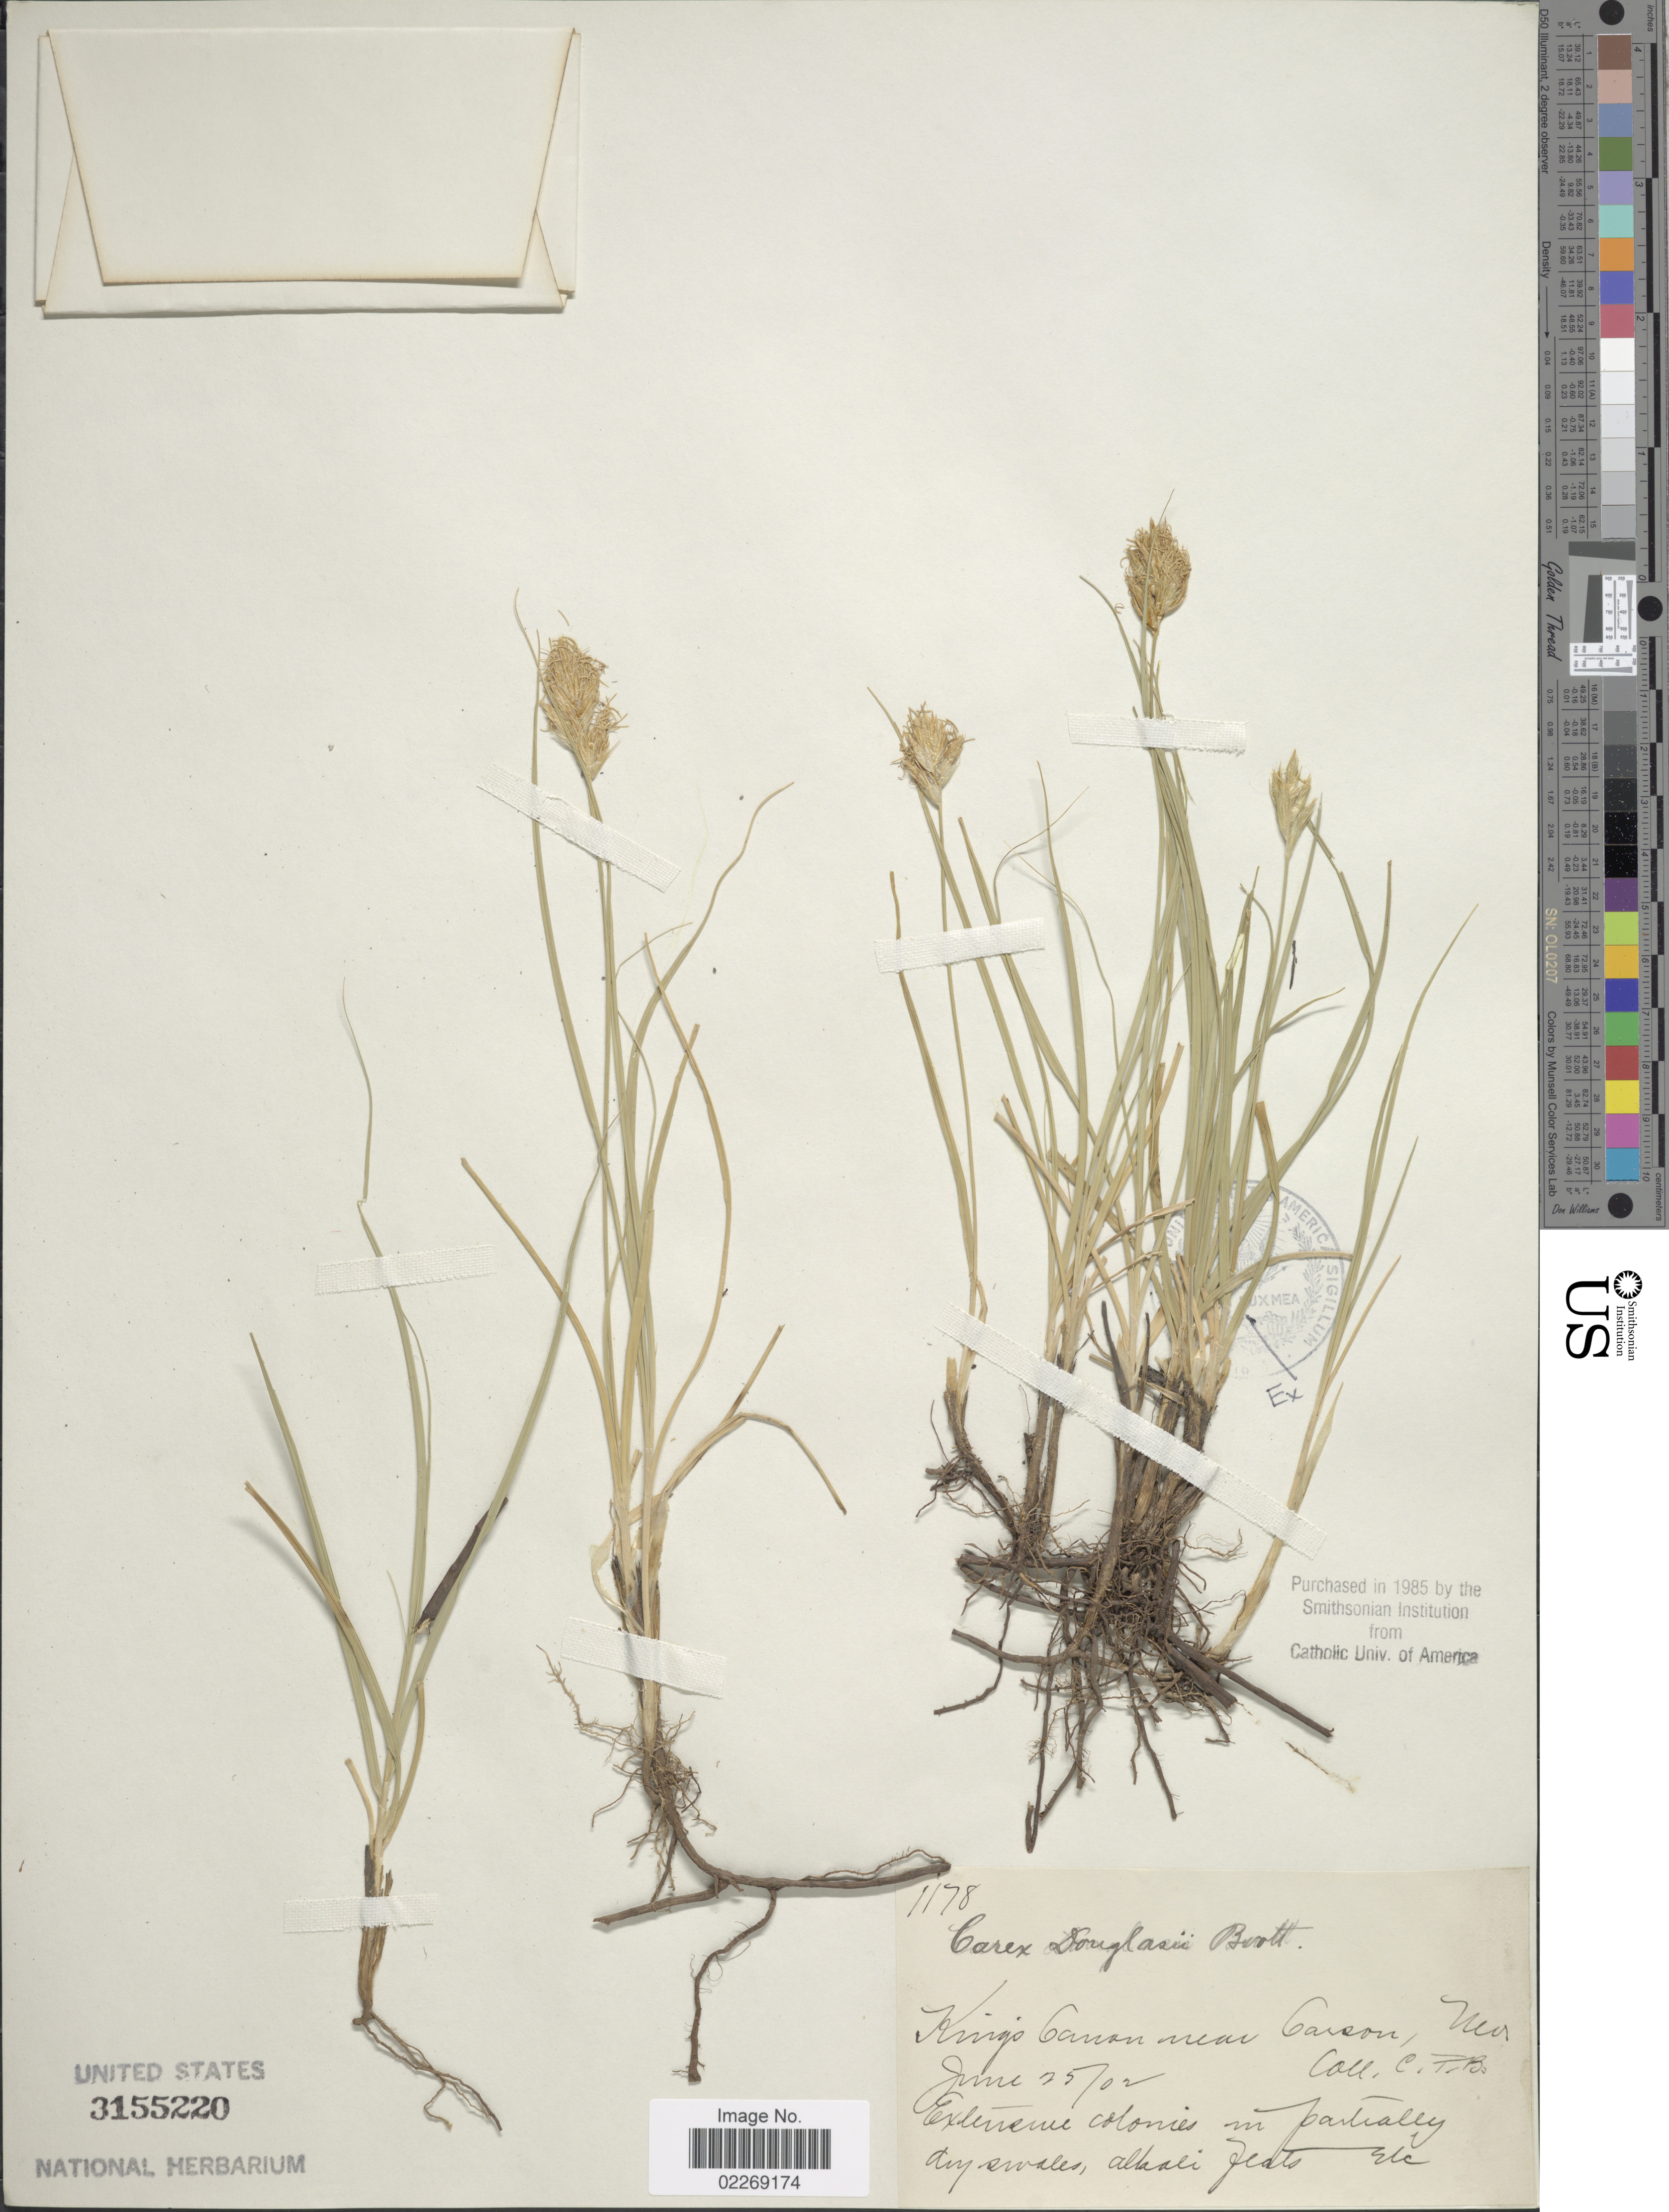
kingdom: Plantae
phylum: Tracheophyta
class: Liliopsida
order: Poales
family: Cyperaceae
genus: Carex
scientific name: Carex douglasii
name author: Boott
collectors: C. F. B.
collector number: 1178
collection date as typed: Transcribed d/m/y: 25/6/2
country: United States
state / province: Nevada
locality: King's Canon near Carson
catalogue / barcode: US 3155220